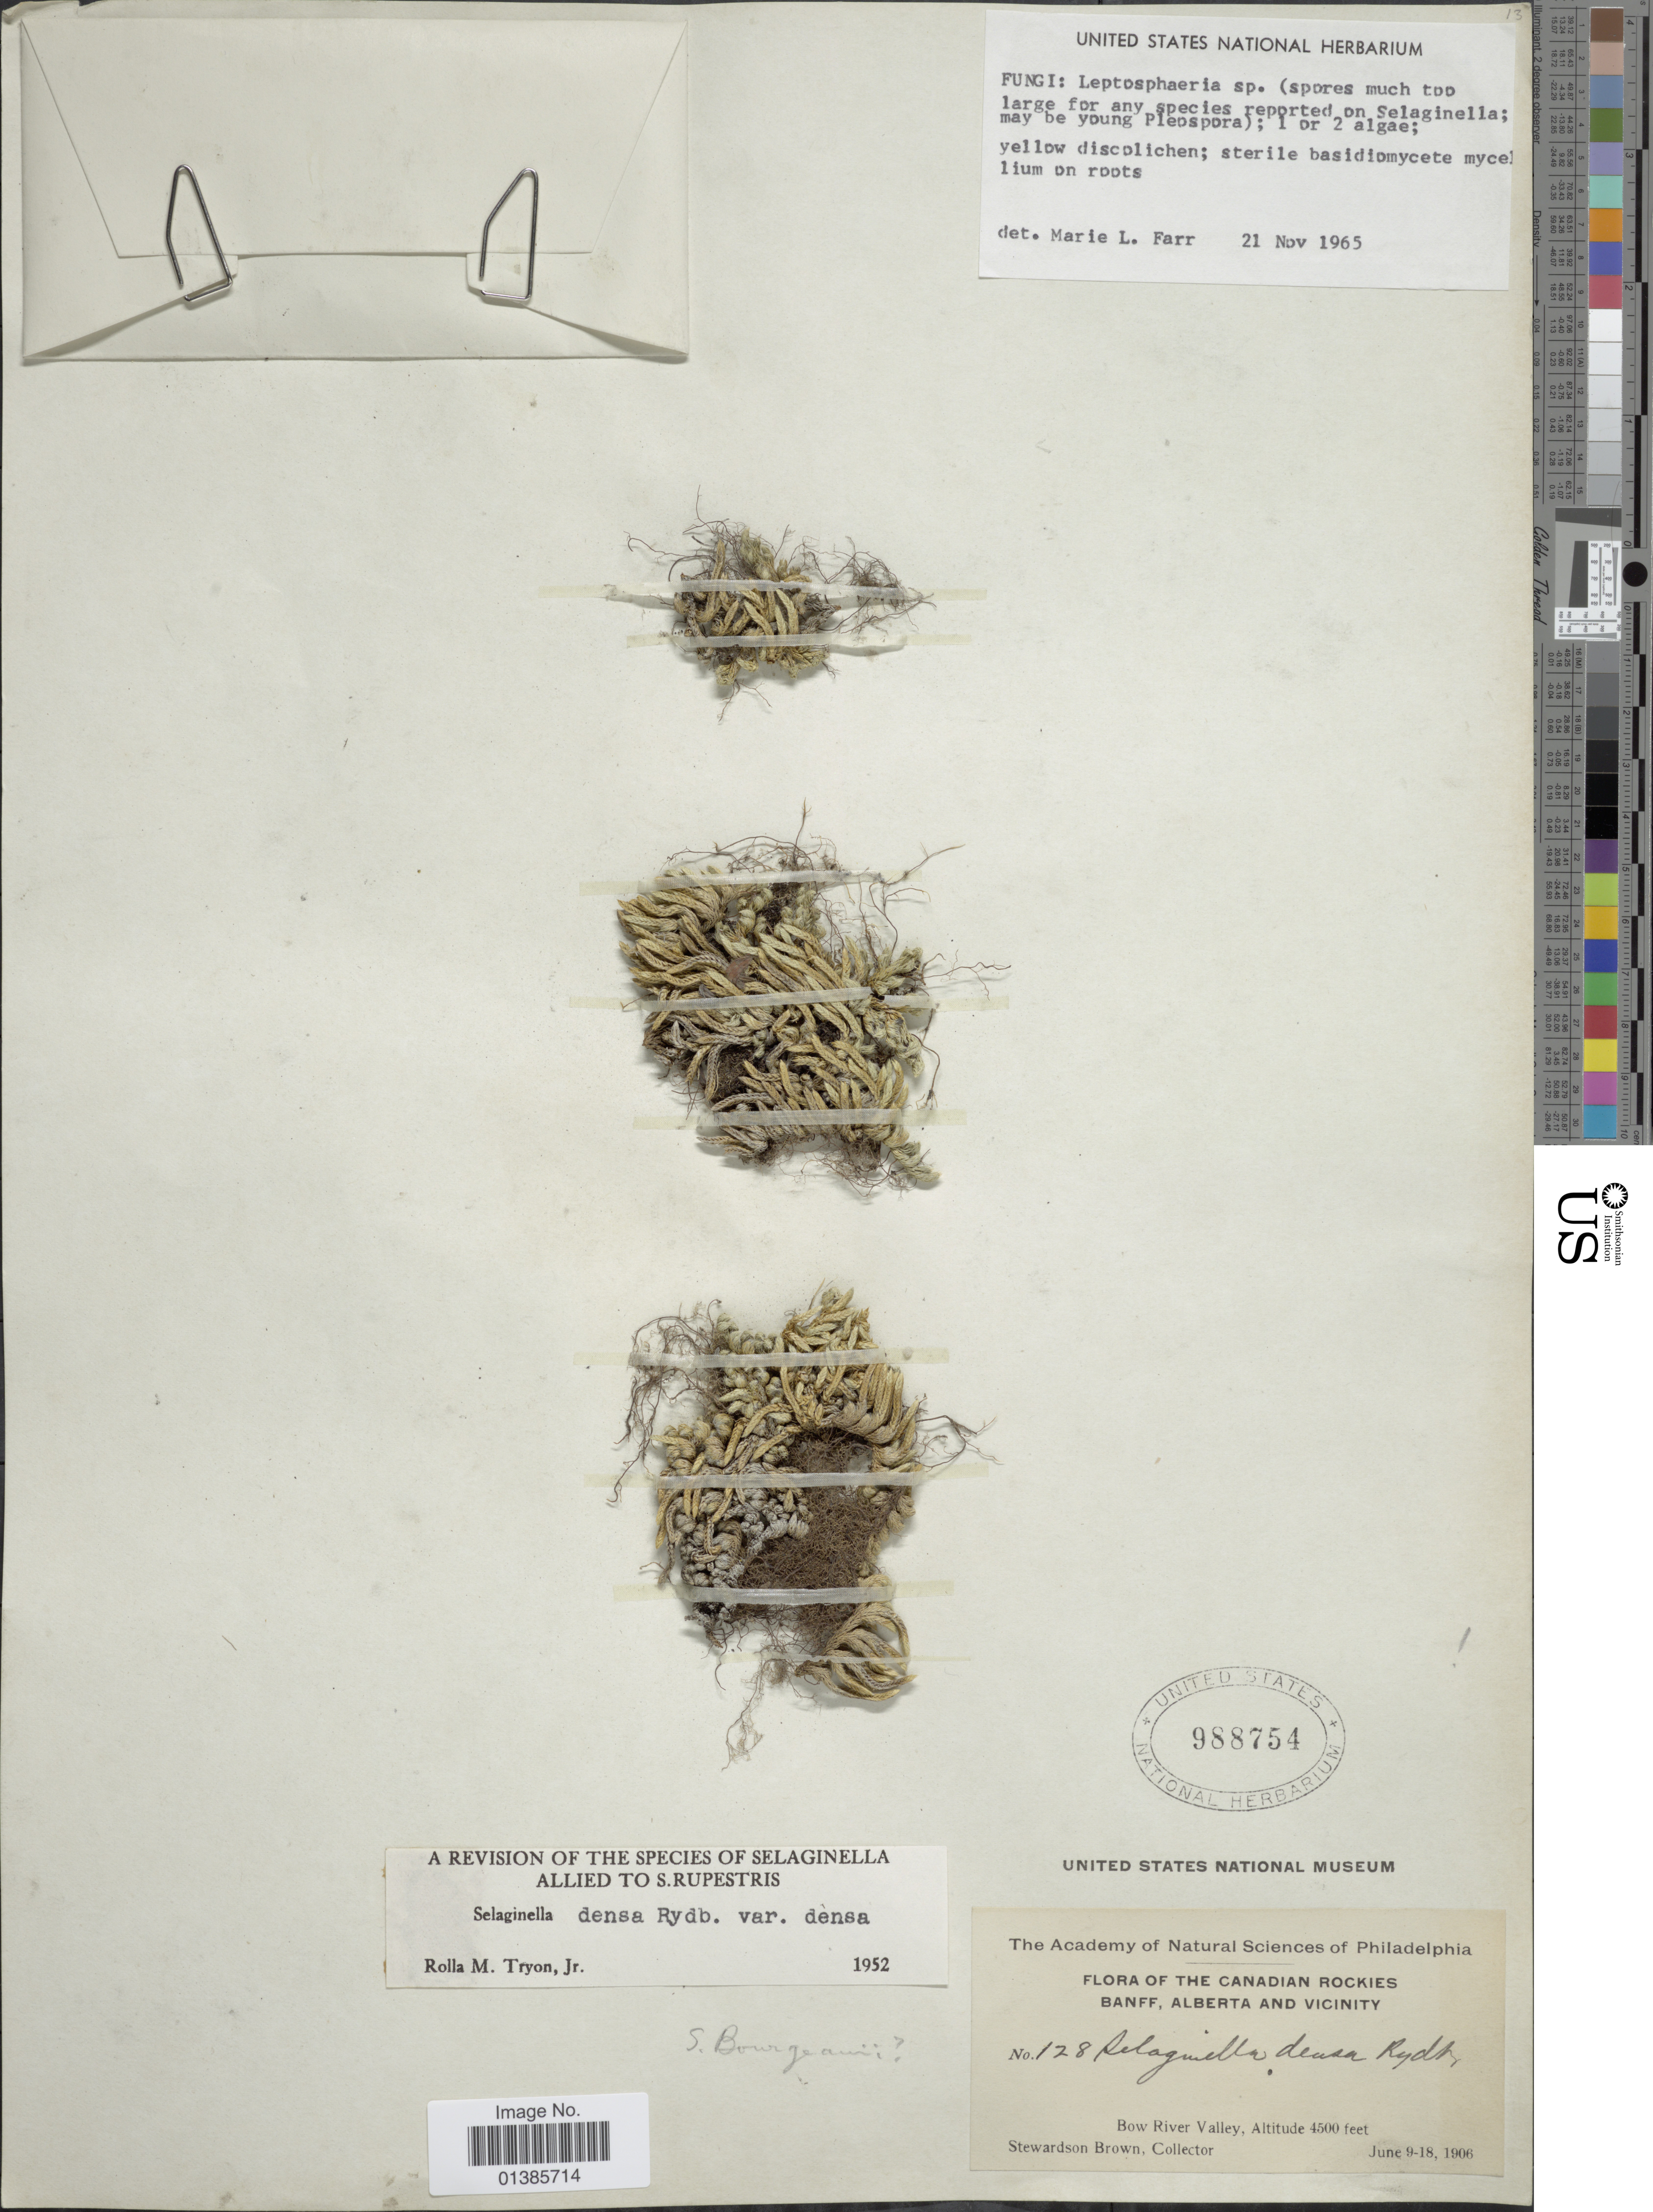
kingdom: Plantae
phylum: Tracheophyta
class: Lycopodiopsida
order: Selaginellales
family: Selaginellaceae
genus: Selaginella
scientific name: Selaginella densa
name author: Rydb.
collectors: S. Brown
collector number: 128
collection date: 1906-06-09/1906-06-18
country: Canada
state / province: Alberta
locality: Canadian Rockies. Banff. Albertica and vicinity.Bow River Valley.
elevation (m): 1372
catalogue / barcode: US 988754